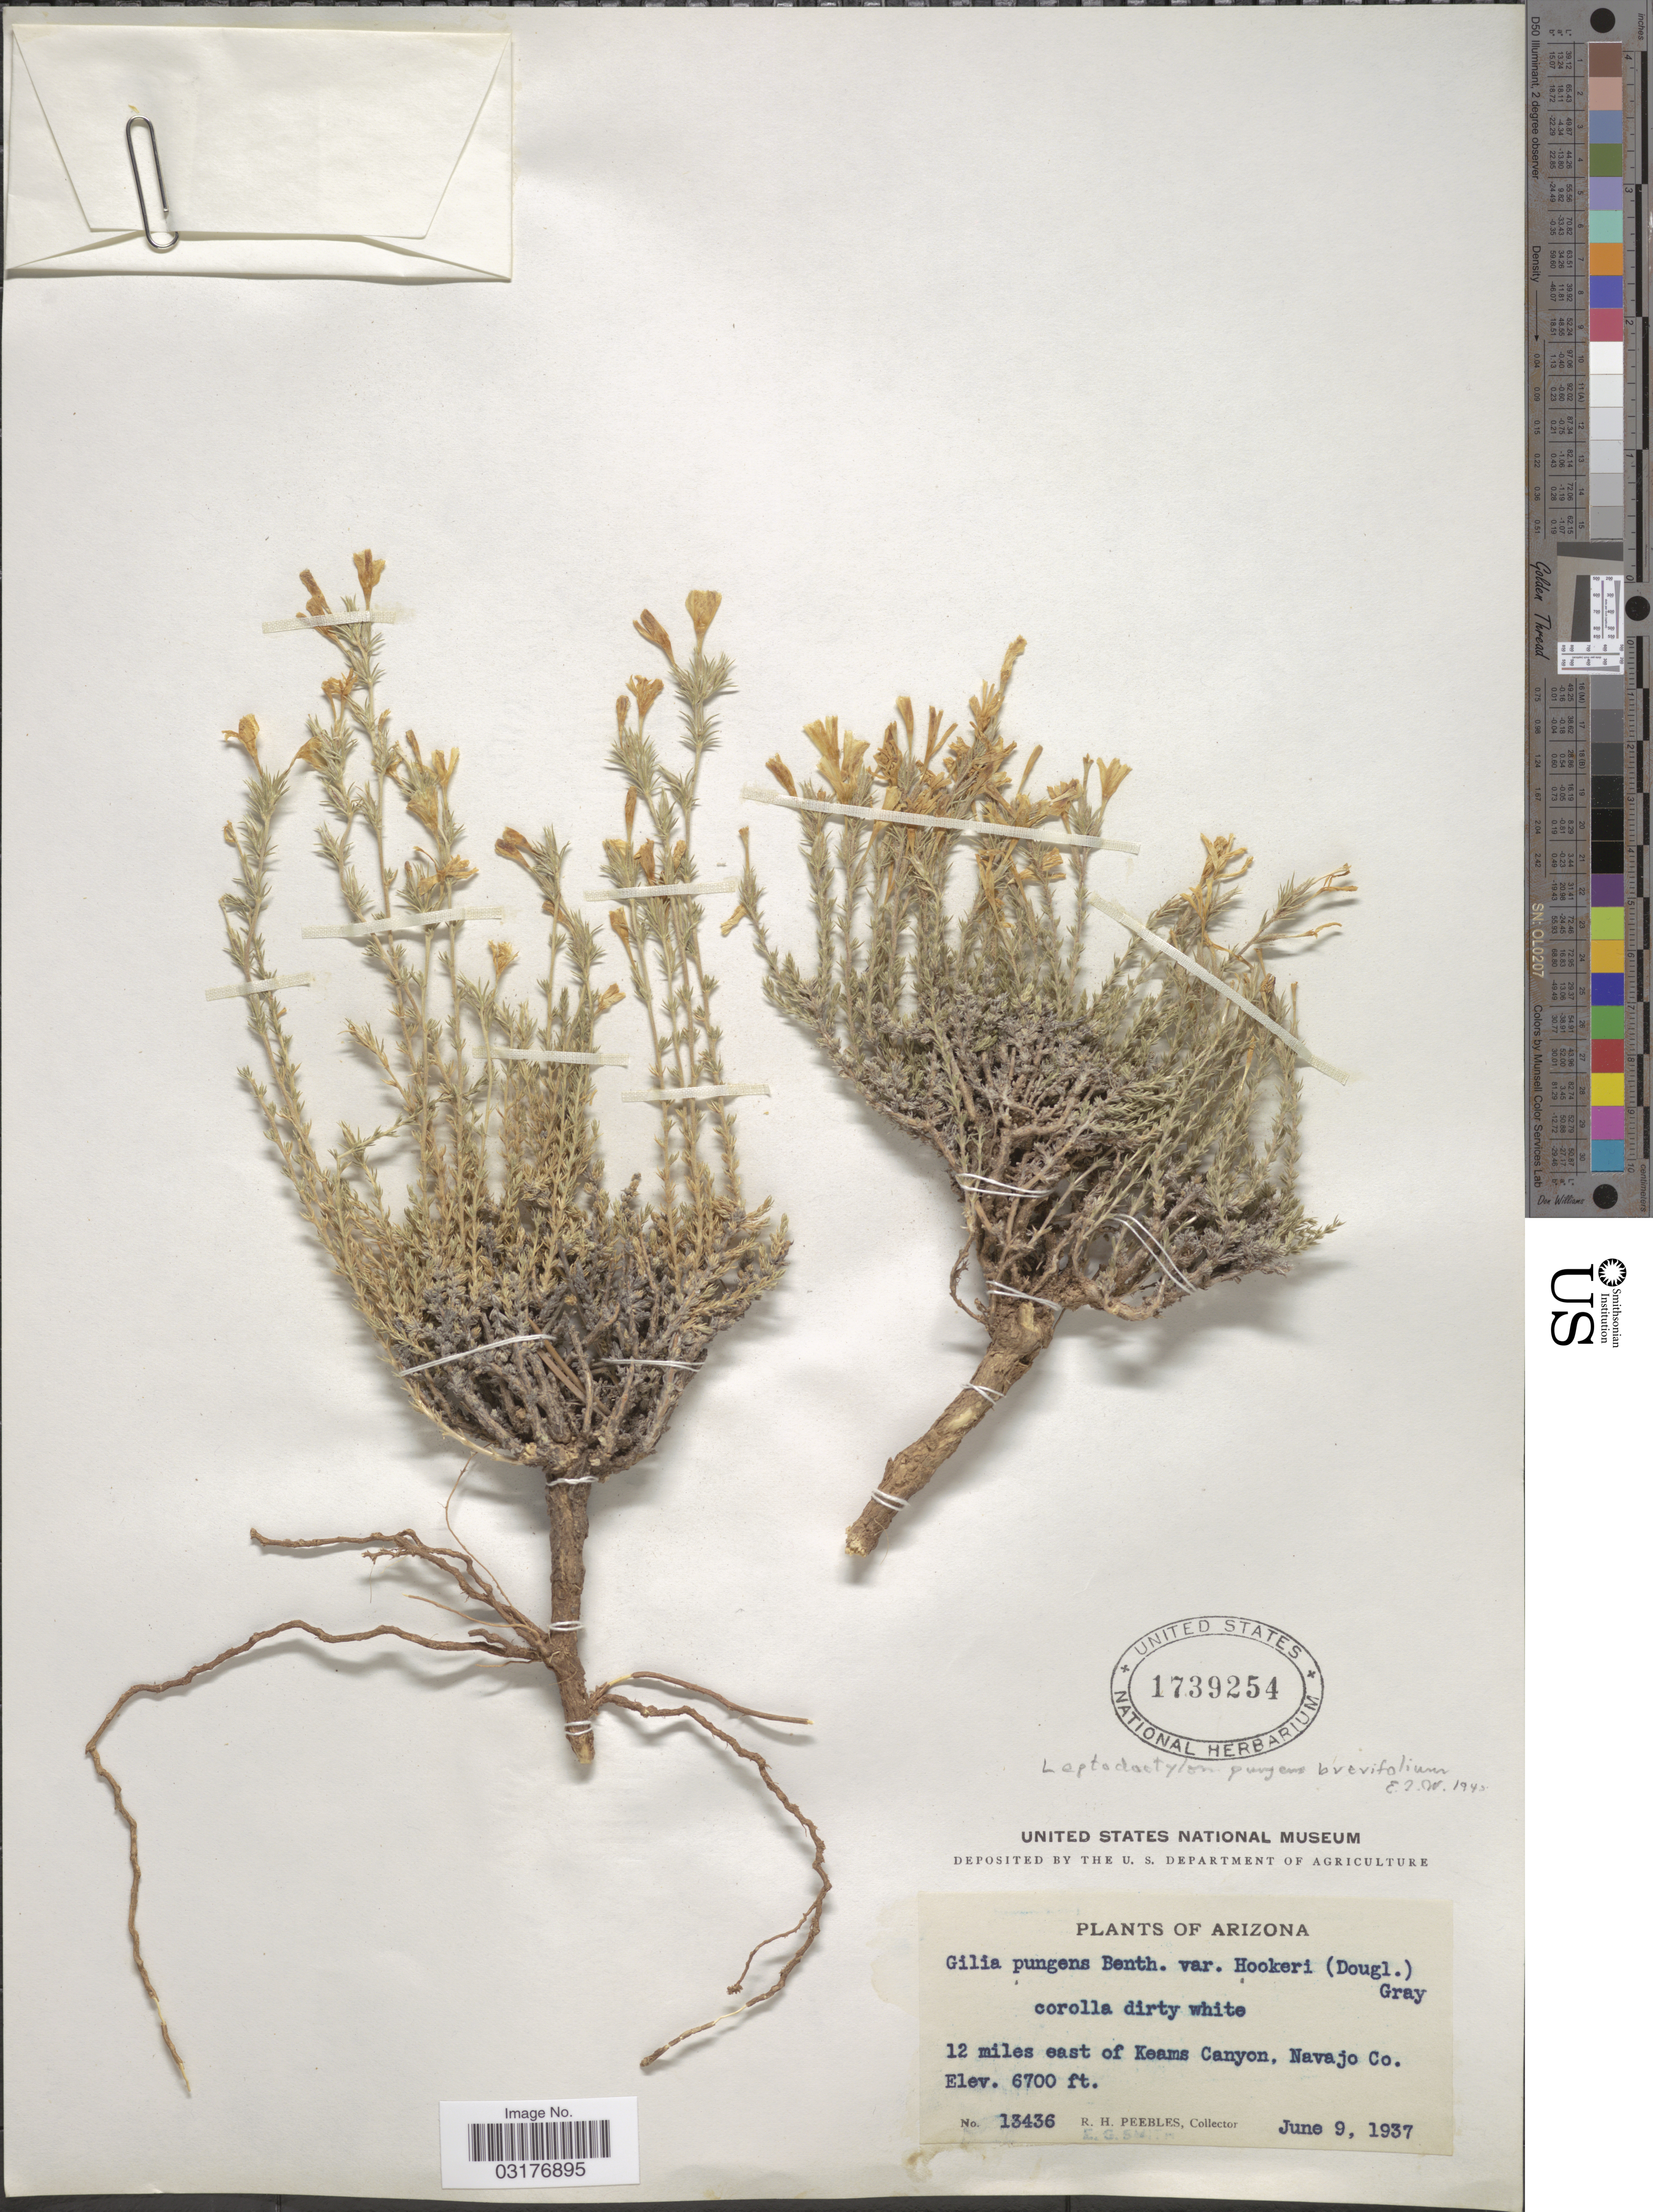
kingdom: Plantae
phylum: Tracheophyta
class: Magnoliopsida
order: Ericales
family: Polemoniaceae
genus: Linanthus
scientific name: Linanthus pungens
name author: (Torr.) J.M. Porter & L.A. Johnson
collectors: R. H. Peebles & E. G. Smith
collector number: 13436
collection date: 1937-06-09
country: United States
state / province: Arizona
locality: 12 miles east of Keams Canyon, Navajo Co.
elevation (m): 2042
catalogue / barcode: US 1739254